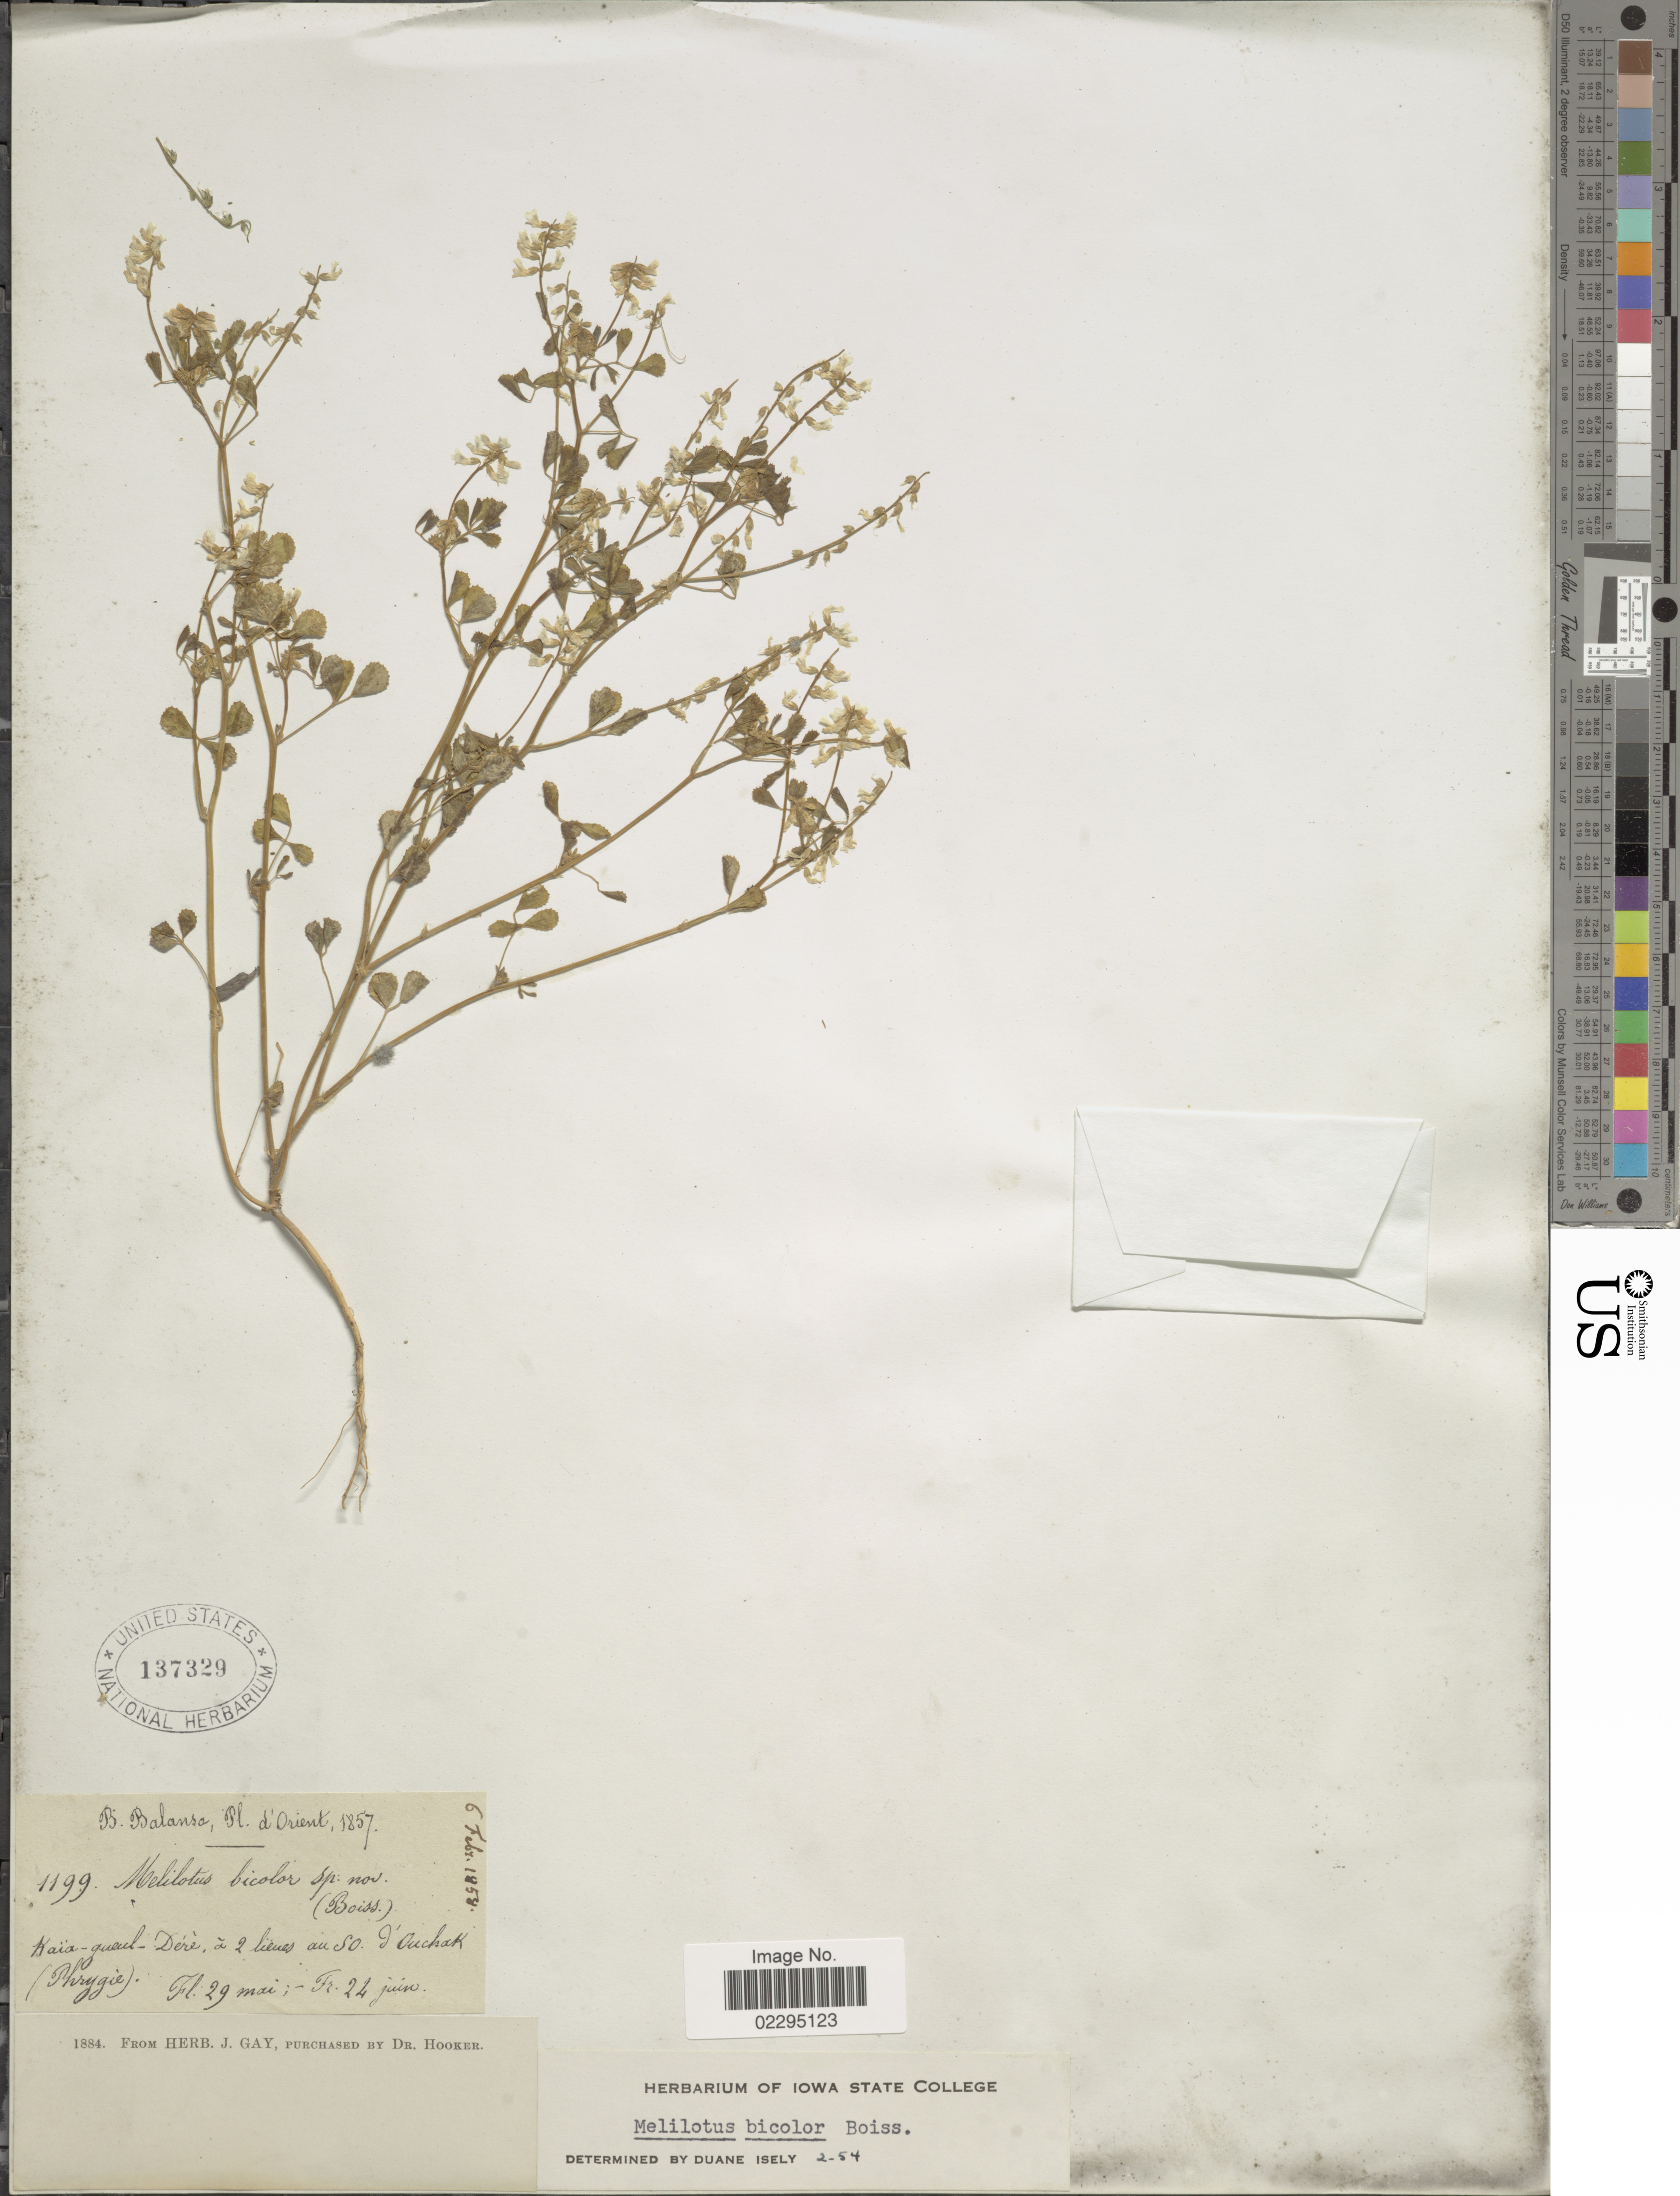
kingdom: Plantae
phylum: Tracheophyta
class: Magnoliopsida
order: Fabales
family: Fabaceae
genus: Melilotus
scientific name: Melilotus bicolor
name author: Boiss. & Balansa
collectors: B. Balansa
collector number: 1199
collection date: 1857-05-29/1857-06-24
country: Turkey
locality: D'Orient. Kaia-guail - Dere, a 2 lieues au SO. d'Ouchak.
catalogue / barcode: US 137329